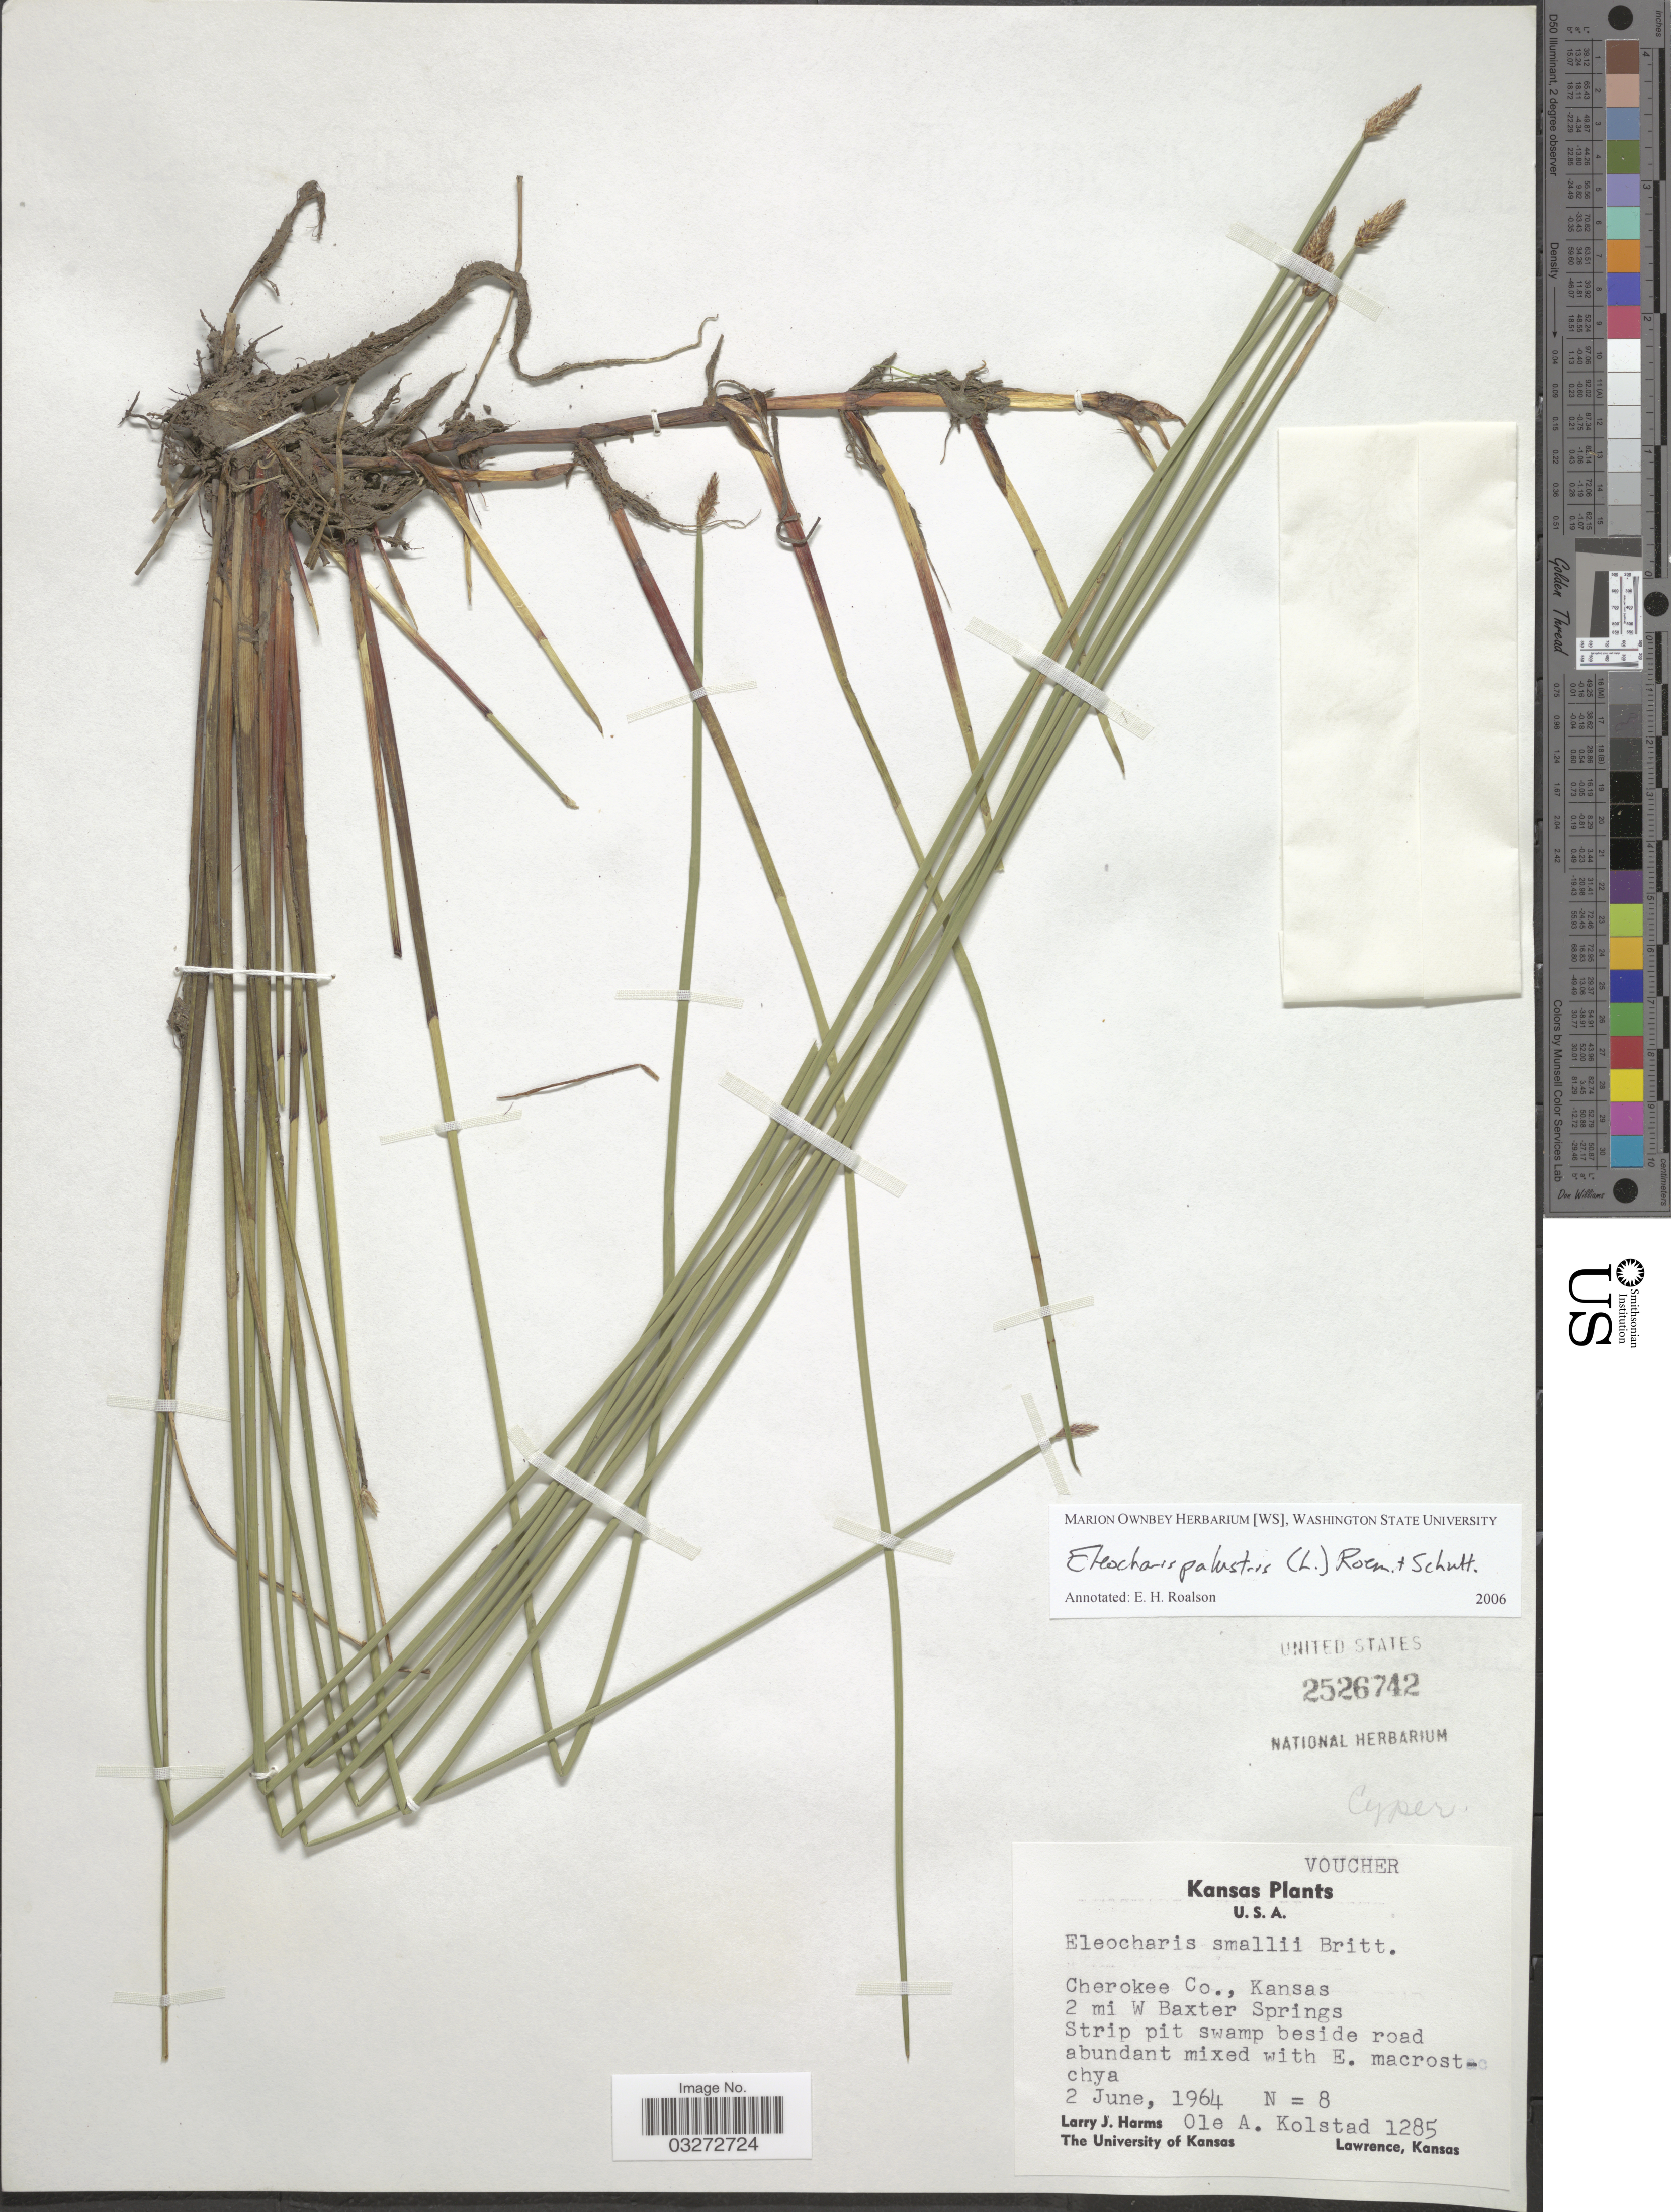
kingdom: Plantae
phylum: Tracheophyta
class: Liliopsida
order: Poales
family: Cyperaceae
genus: Eleocharis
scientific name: Eleocharis palustris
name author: (L.) Roem. & Schult.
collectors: L. Harms & O. Kolstad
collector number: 1285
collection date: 1964-06-02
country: United States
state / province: Kansas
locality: Cherokee Co., 2 mi W Baxter Springs.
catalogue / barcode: US 2526742